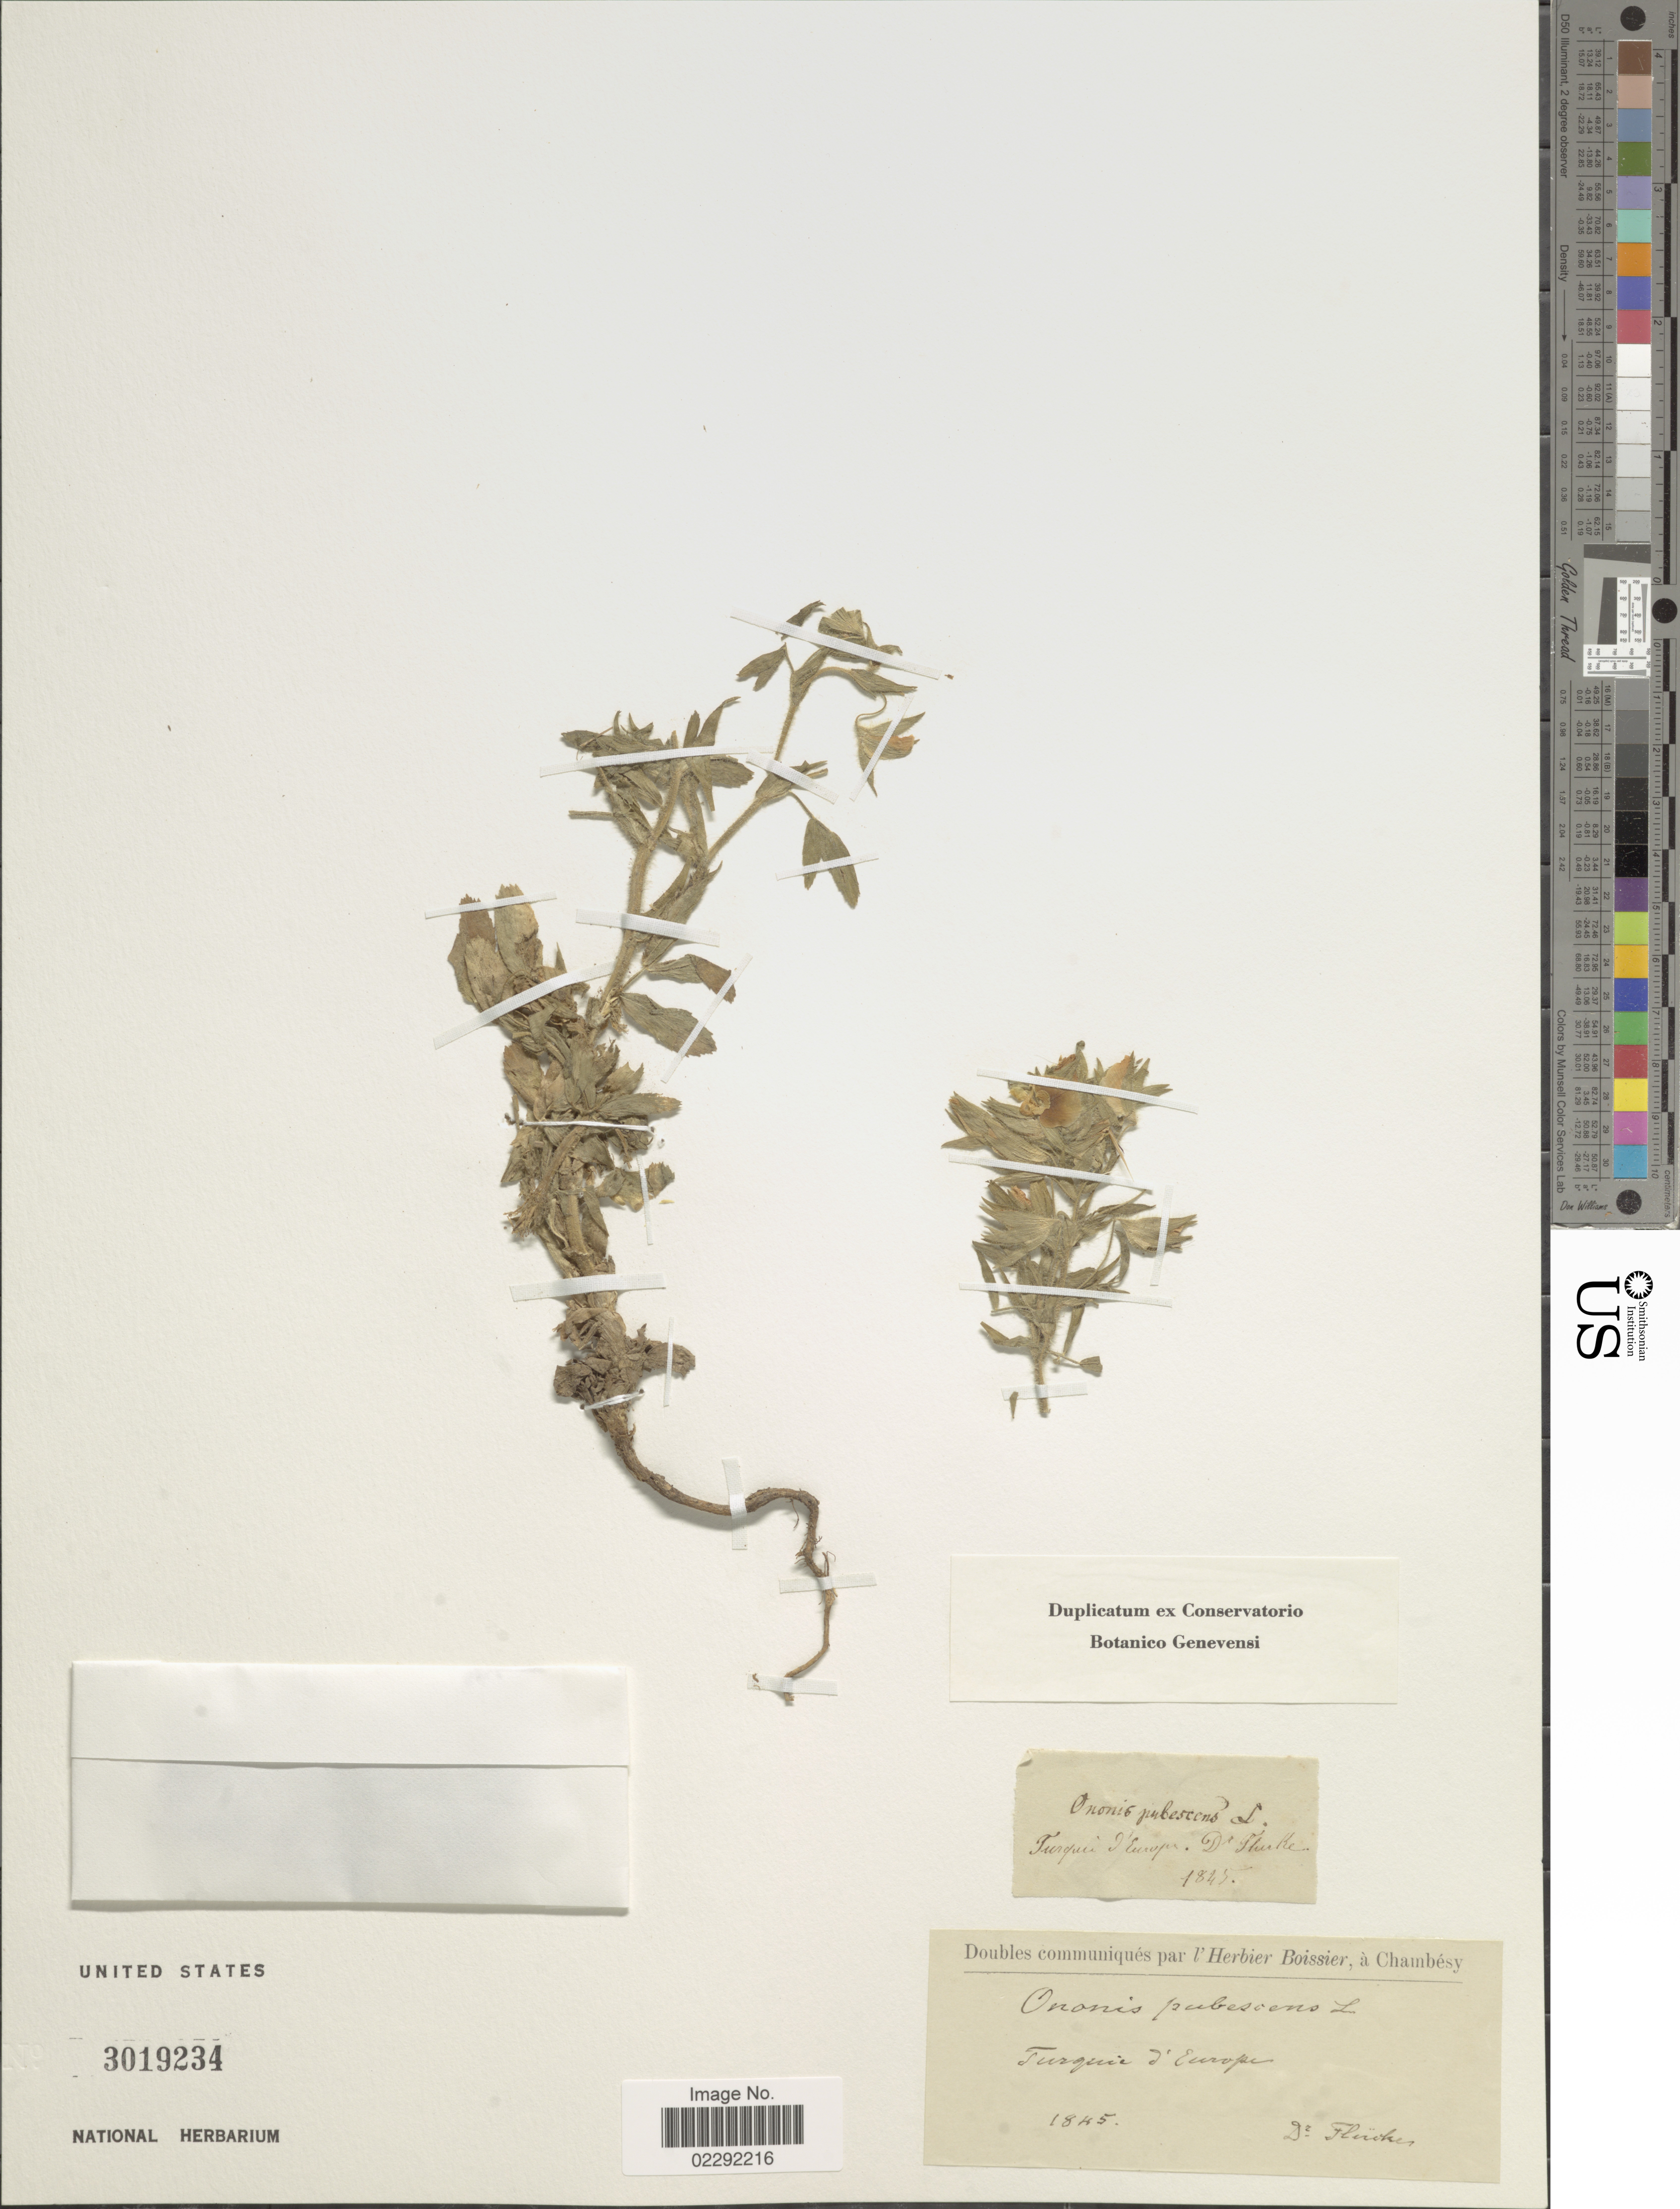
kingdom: Plantae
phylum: Tracheophyta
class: Magnoliopsida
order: Fabales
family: Fabaceae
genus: Ononis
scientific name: Ononis pubescens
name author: L.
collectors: Flircker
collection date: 1845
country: Turkey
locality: Turquie d'Europe [interpreted]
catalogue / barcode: US 3019234